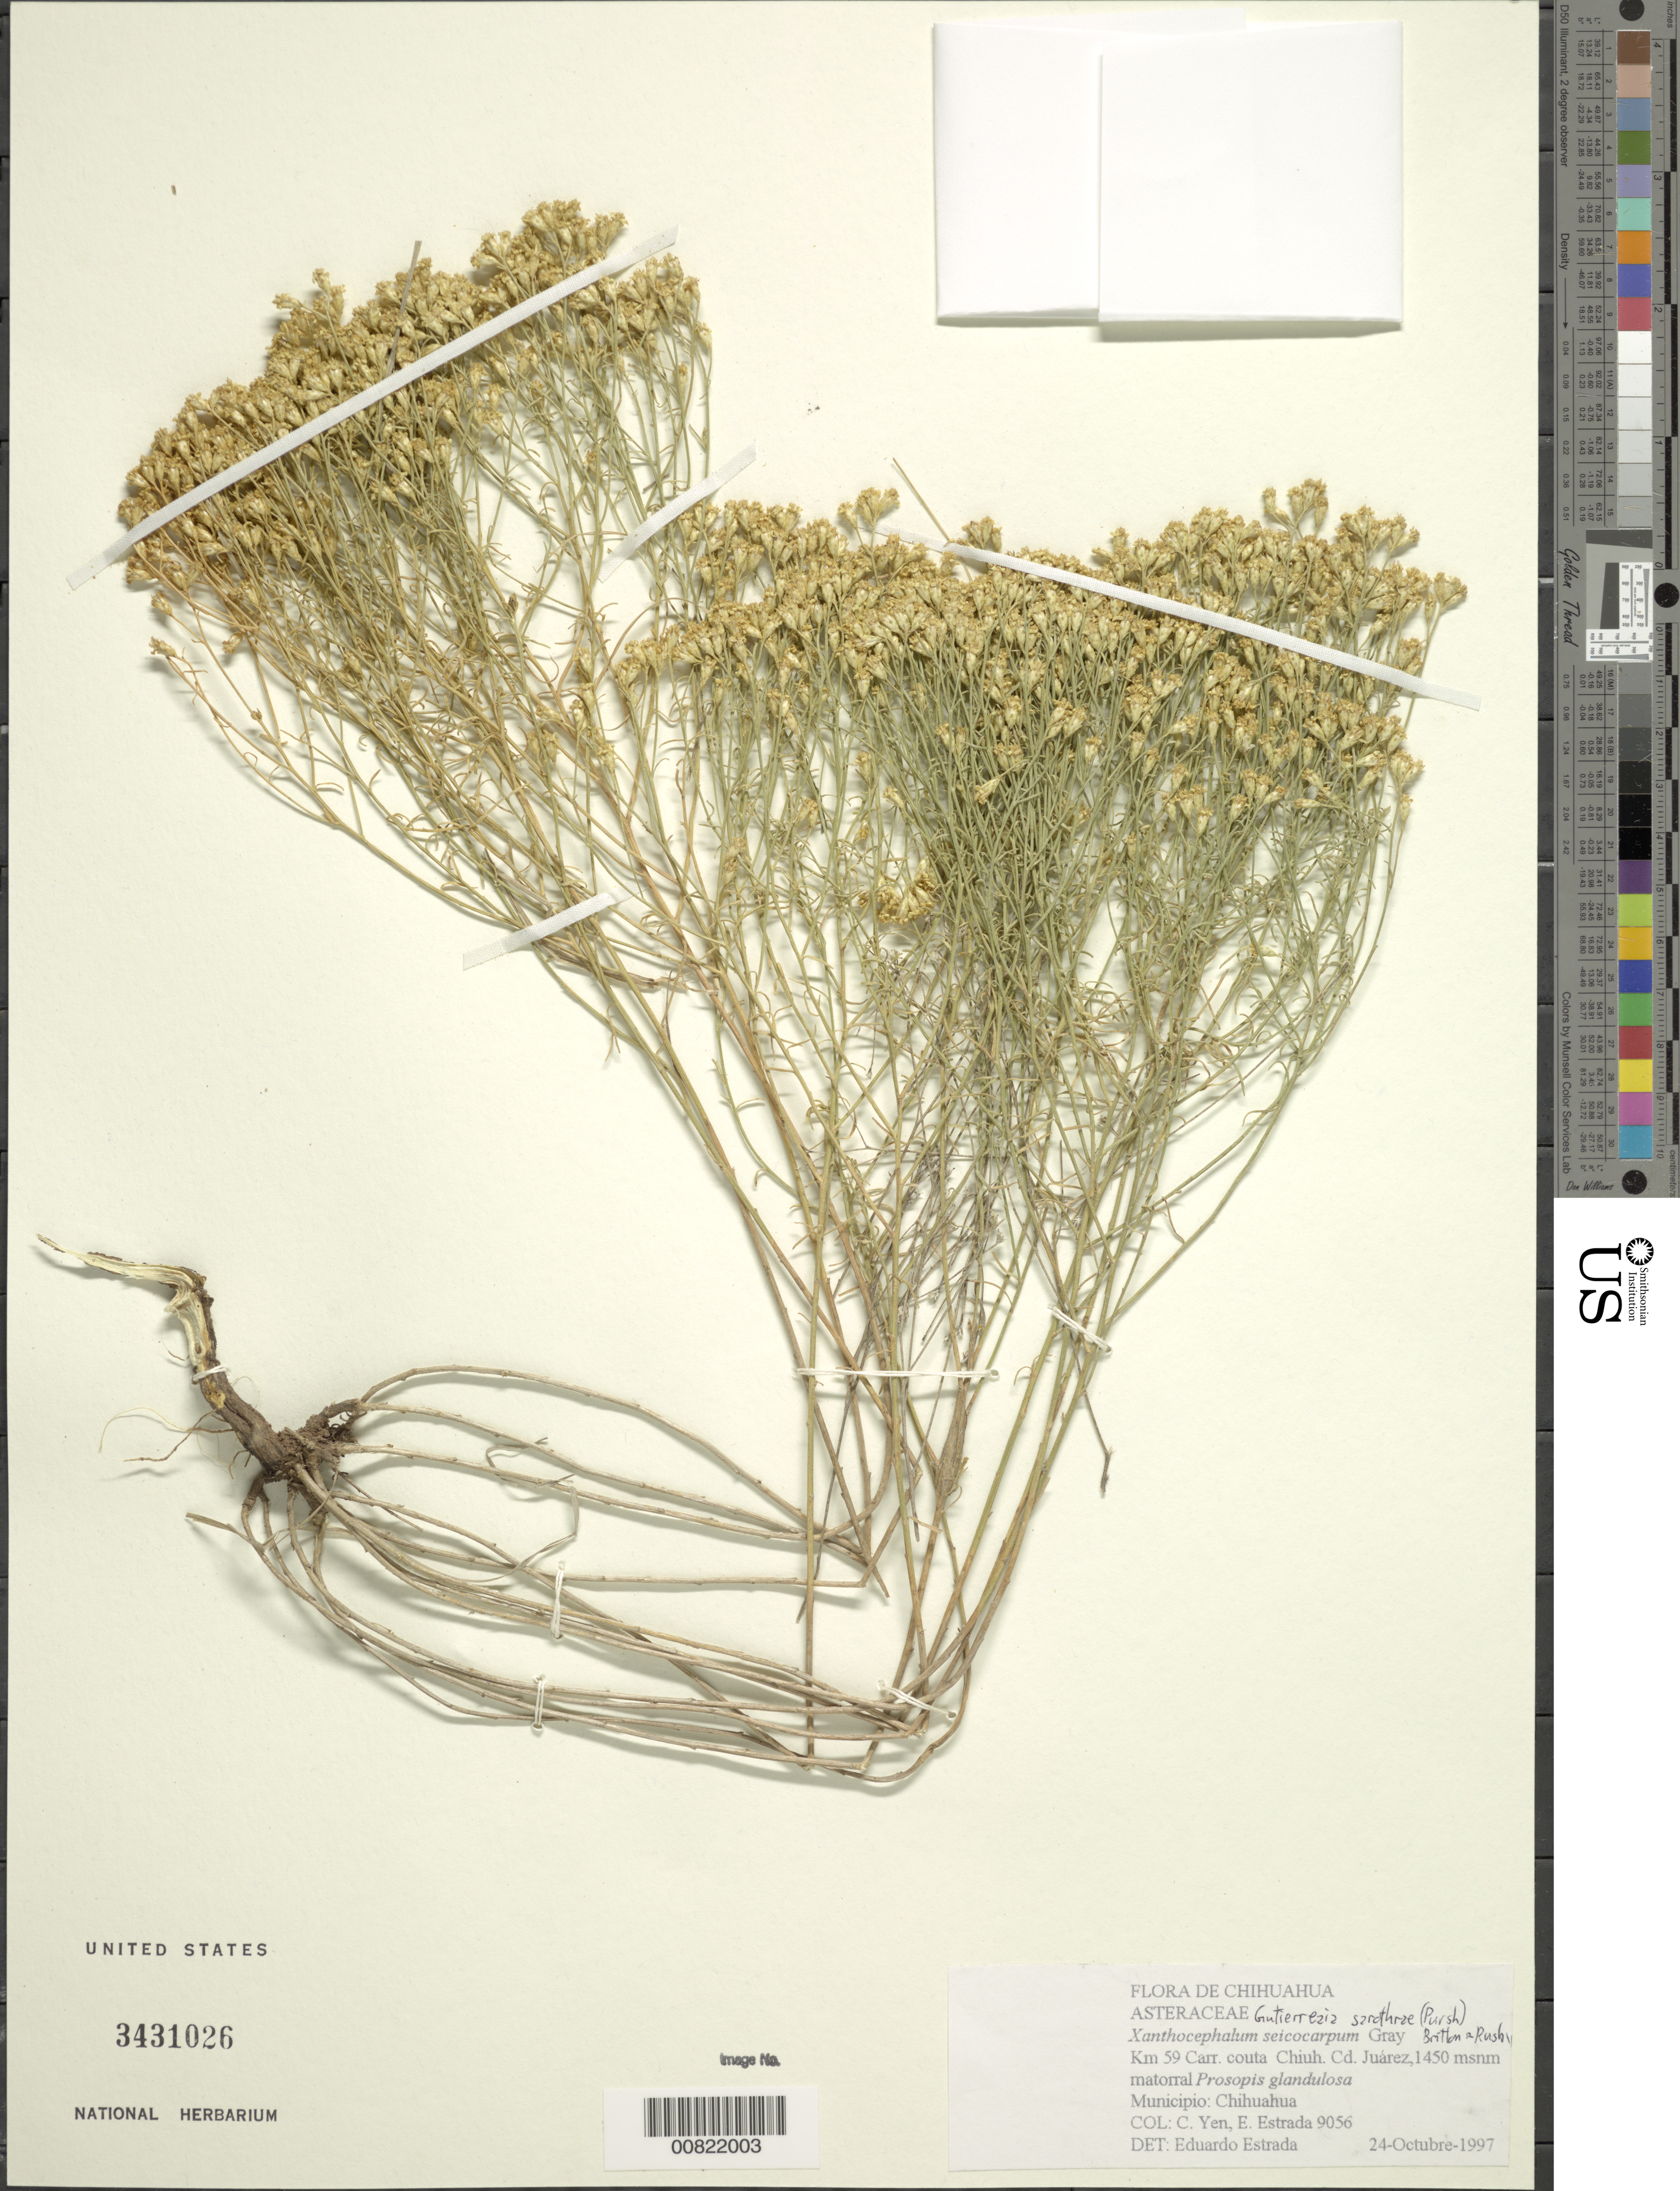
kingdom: Plantae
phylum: Tracheophyta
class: Magnoliopsida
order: Asterales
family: Asteraceae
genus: Gutierrezia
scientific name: Gutierrezia sarothrae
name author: (Pursh) Britton & Rusby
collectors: Y. C. Yang & E. Estrada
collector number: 9056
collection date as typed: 24 Oct 1997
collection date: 1997-10-24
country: Mexico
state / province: Chihuahua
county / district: Chihuahua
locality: Km 59 Carr. Cuota Chihuahua - Cd. Juárez.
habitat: Matorral Prosopis glandulosa.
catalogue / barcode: US 3431026